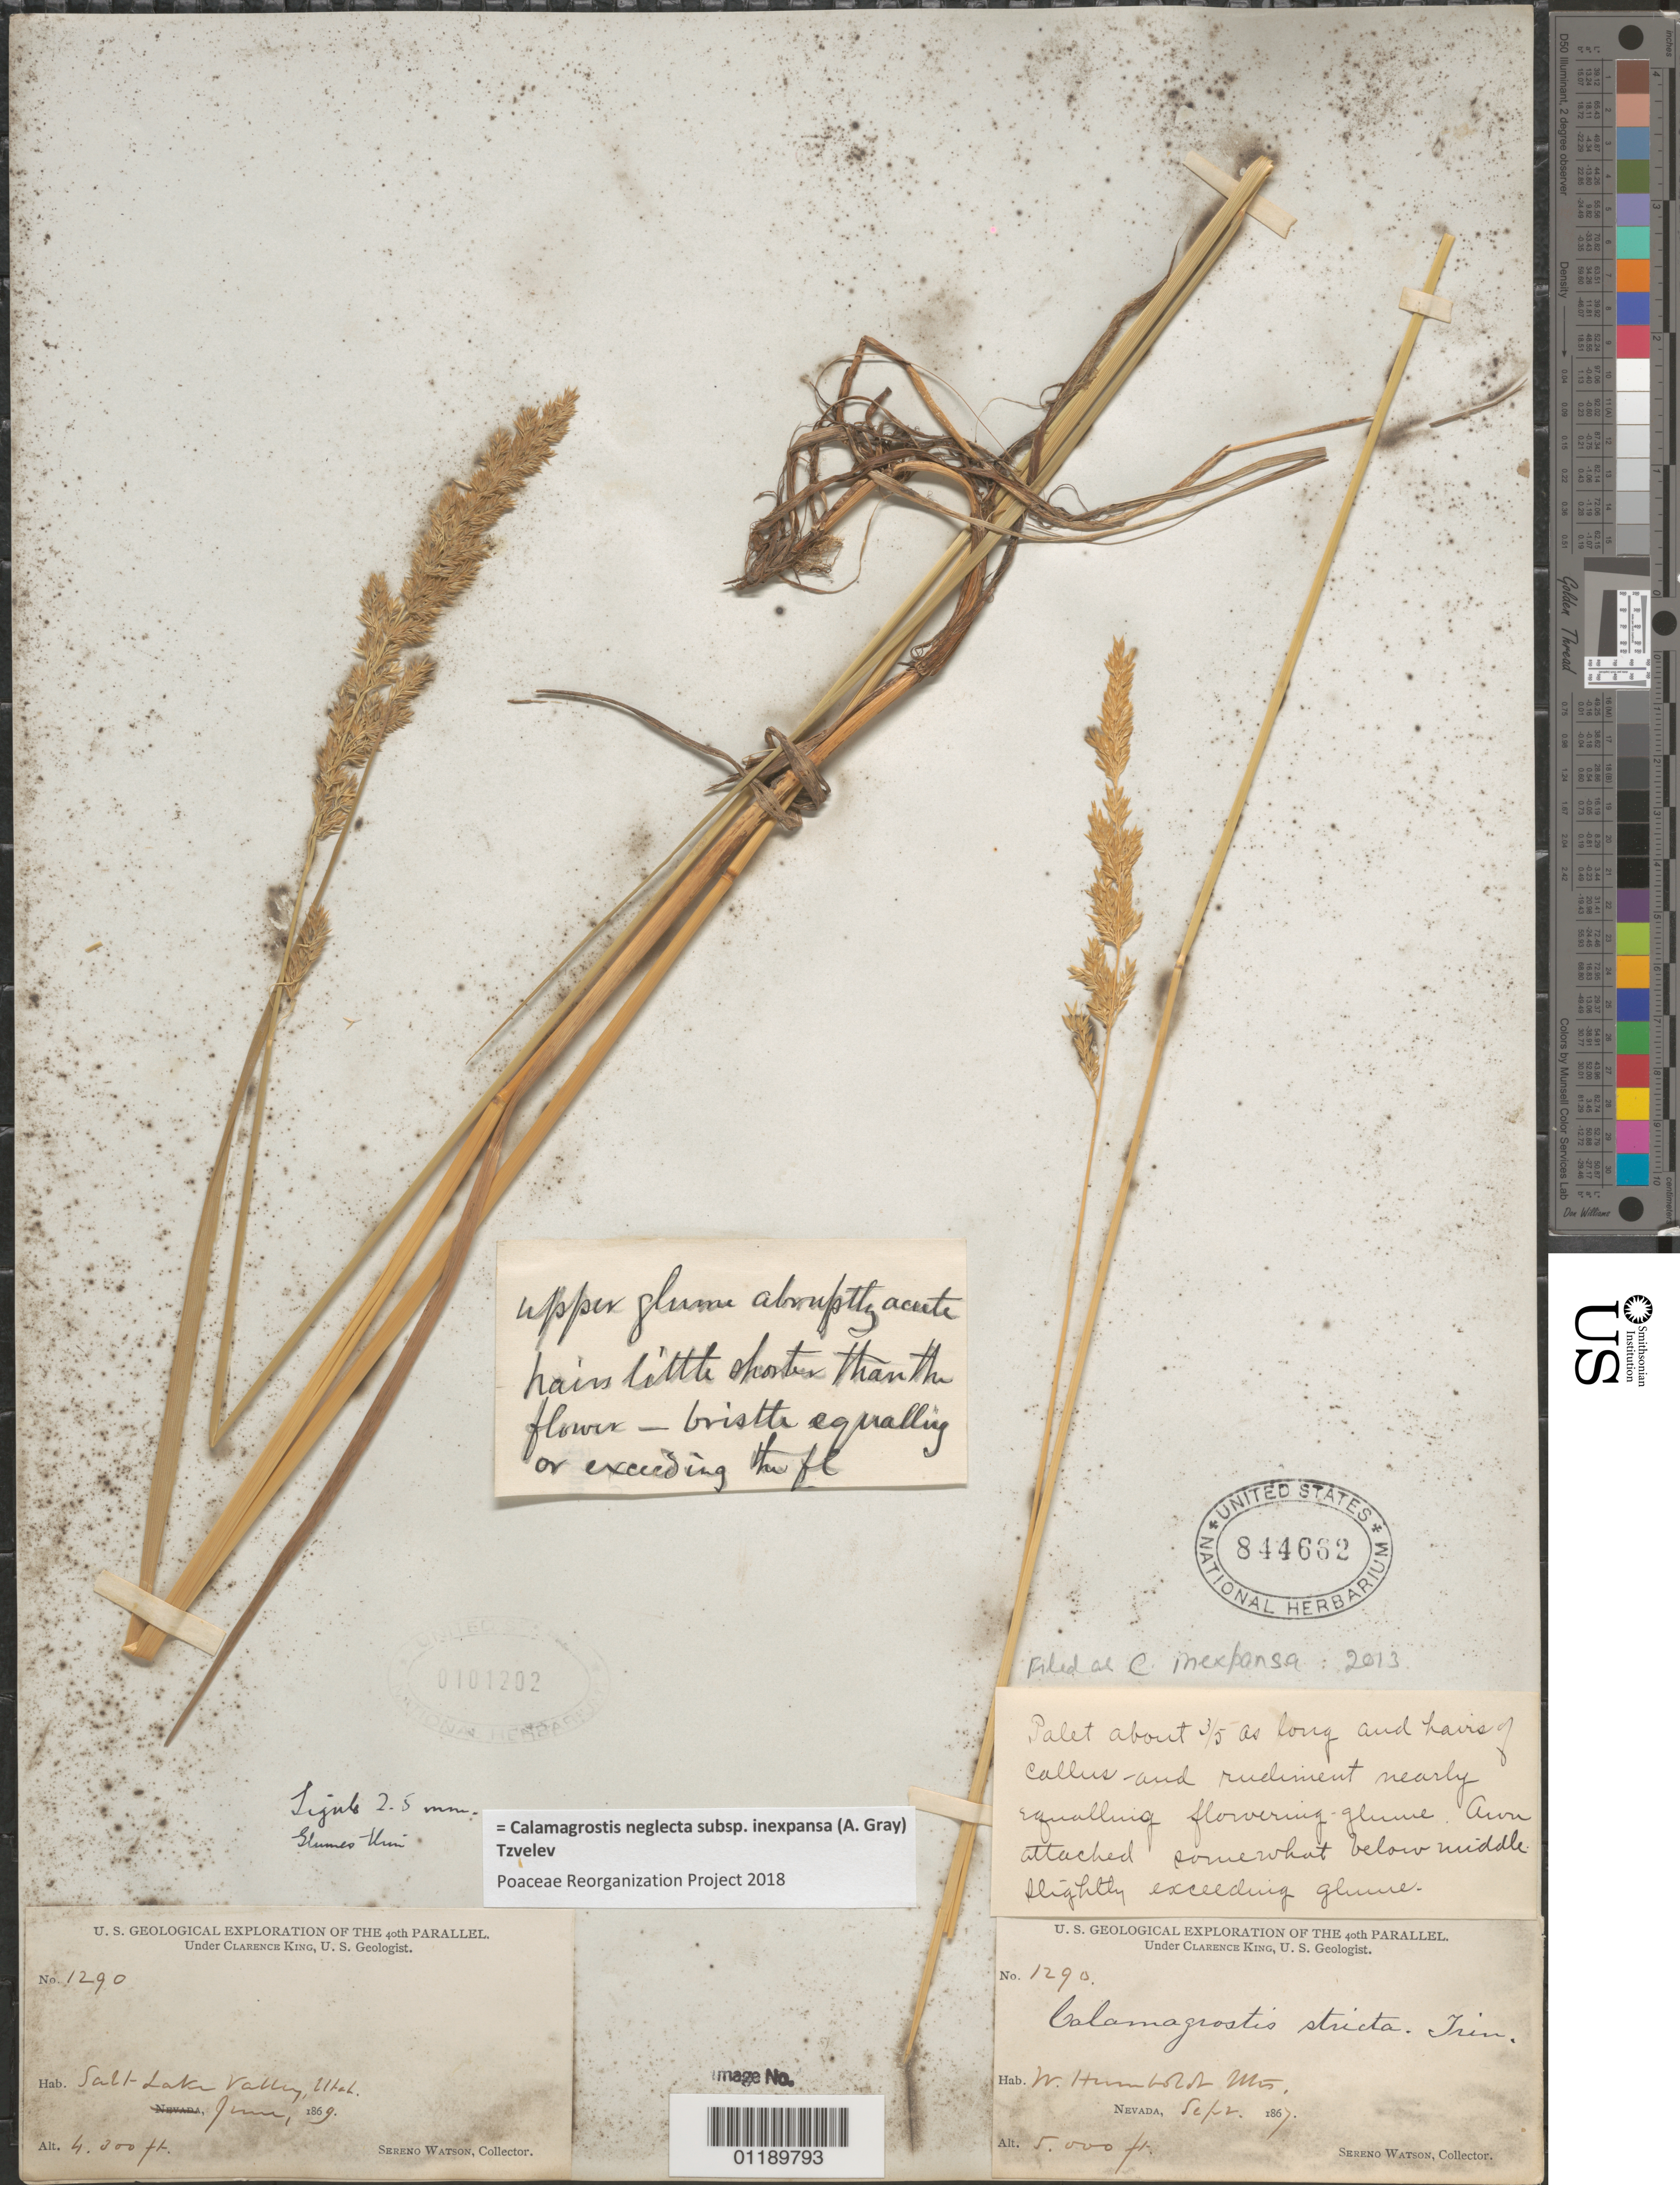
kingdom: Plantae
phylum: Tracheophyta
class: Liliopsida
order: Poales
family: Poaceae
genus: Calamagrostis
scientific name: Calamagrostis neglecta subsp. inexpansa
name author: (A. Gray) Tzvelev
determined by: Poaceae Reorganization Project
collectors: S. Watson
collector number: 1290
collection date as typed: Jun 1869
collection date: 1869-06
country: United States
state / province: Utah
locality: Salt Lake Valley.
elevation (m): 1311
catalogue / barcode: US 101202